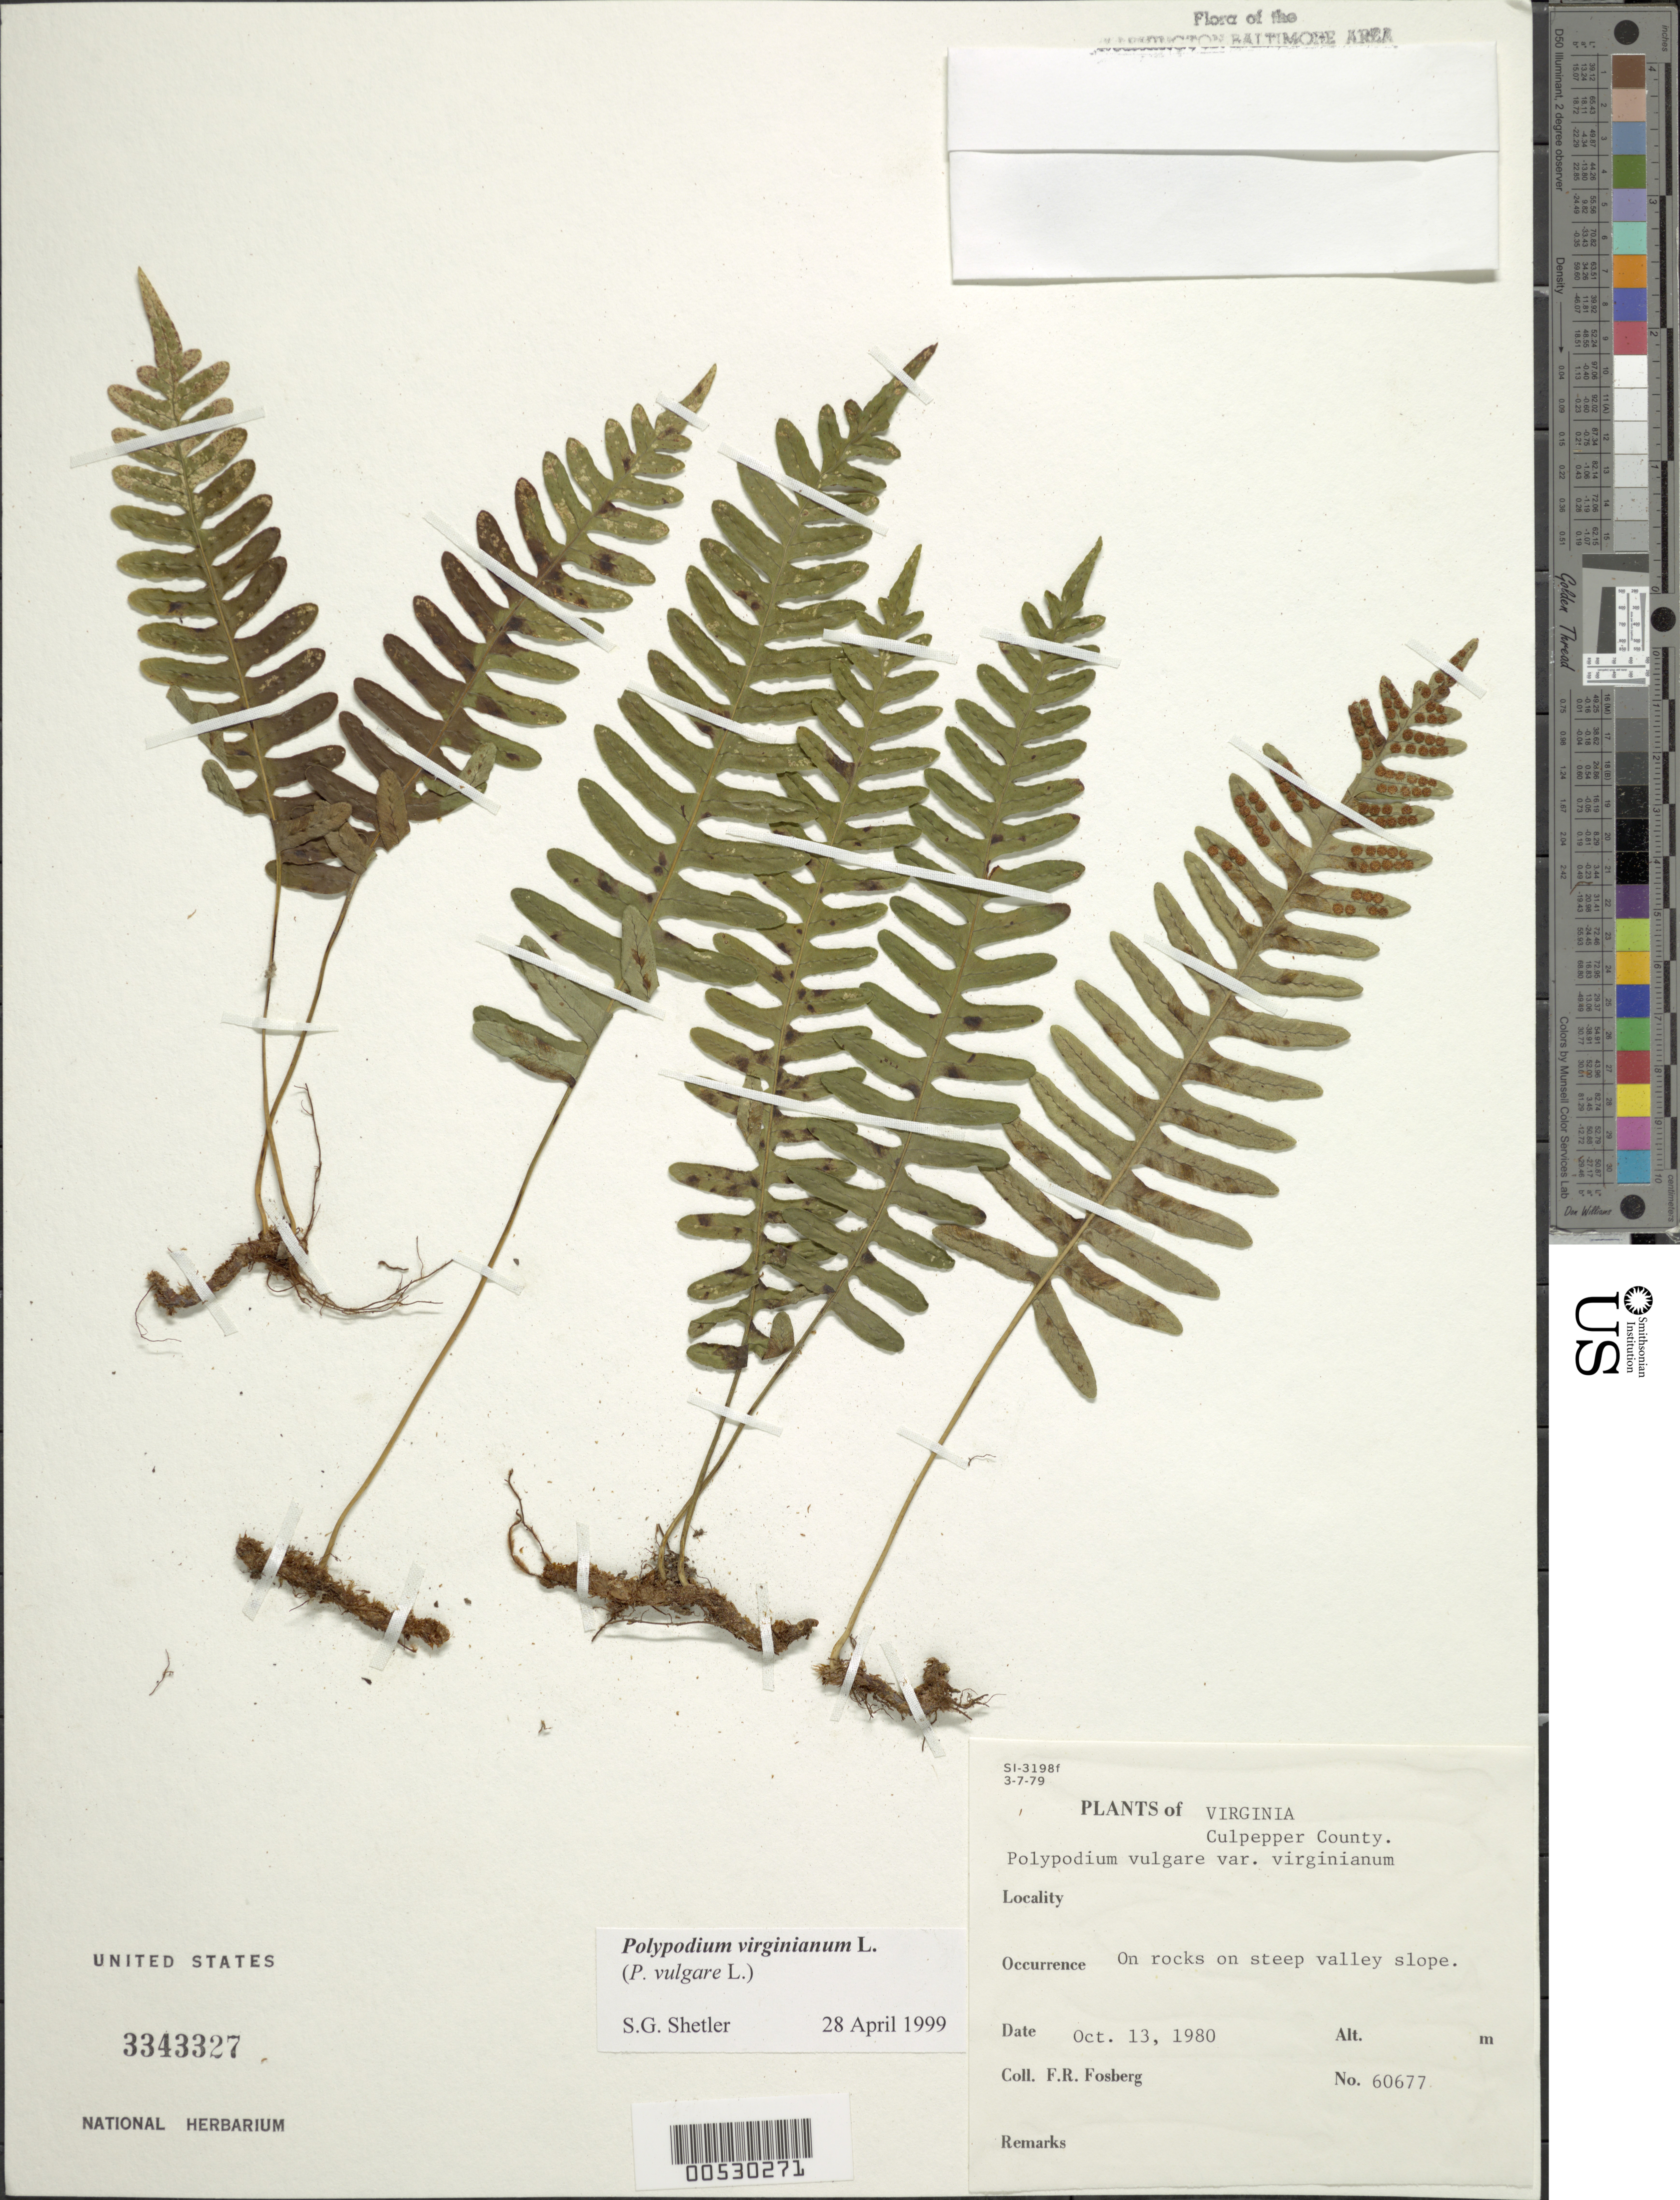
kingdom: Plantae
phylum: Tracheophyta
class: Polypodiopsida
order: Polypodiales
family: Polypodiaceae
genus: Polypodium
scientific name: Polypodium virginianum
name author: L.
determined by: Shetler, Stanwyn G., (US), NMNH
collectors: F. R. Fosberg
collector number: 60677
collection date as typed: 13 Oct 1980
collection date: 1980-10-13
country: United States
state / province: Virginia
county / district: Culpeper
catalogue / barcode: US 3343327